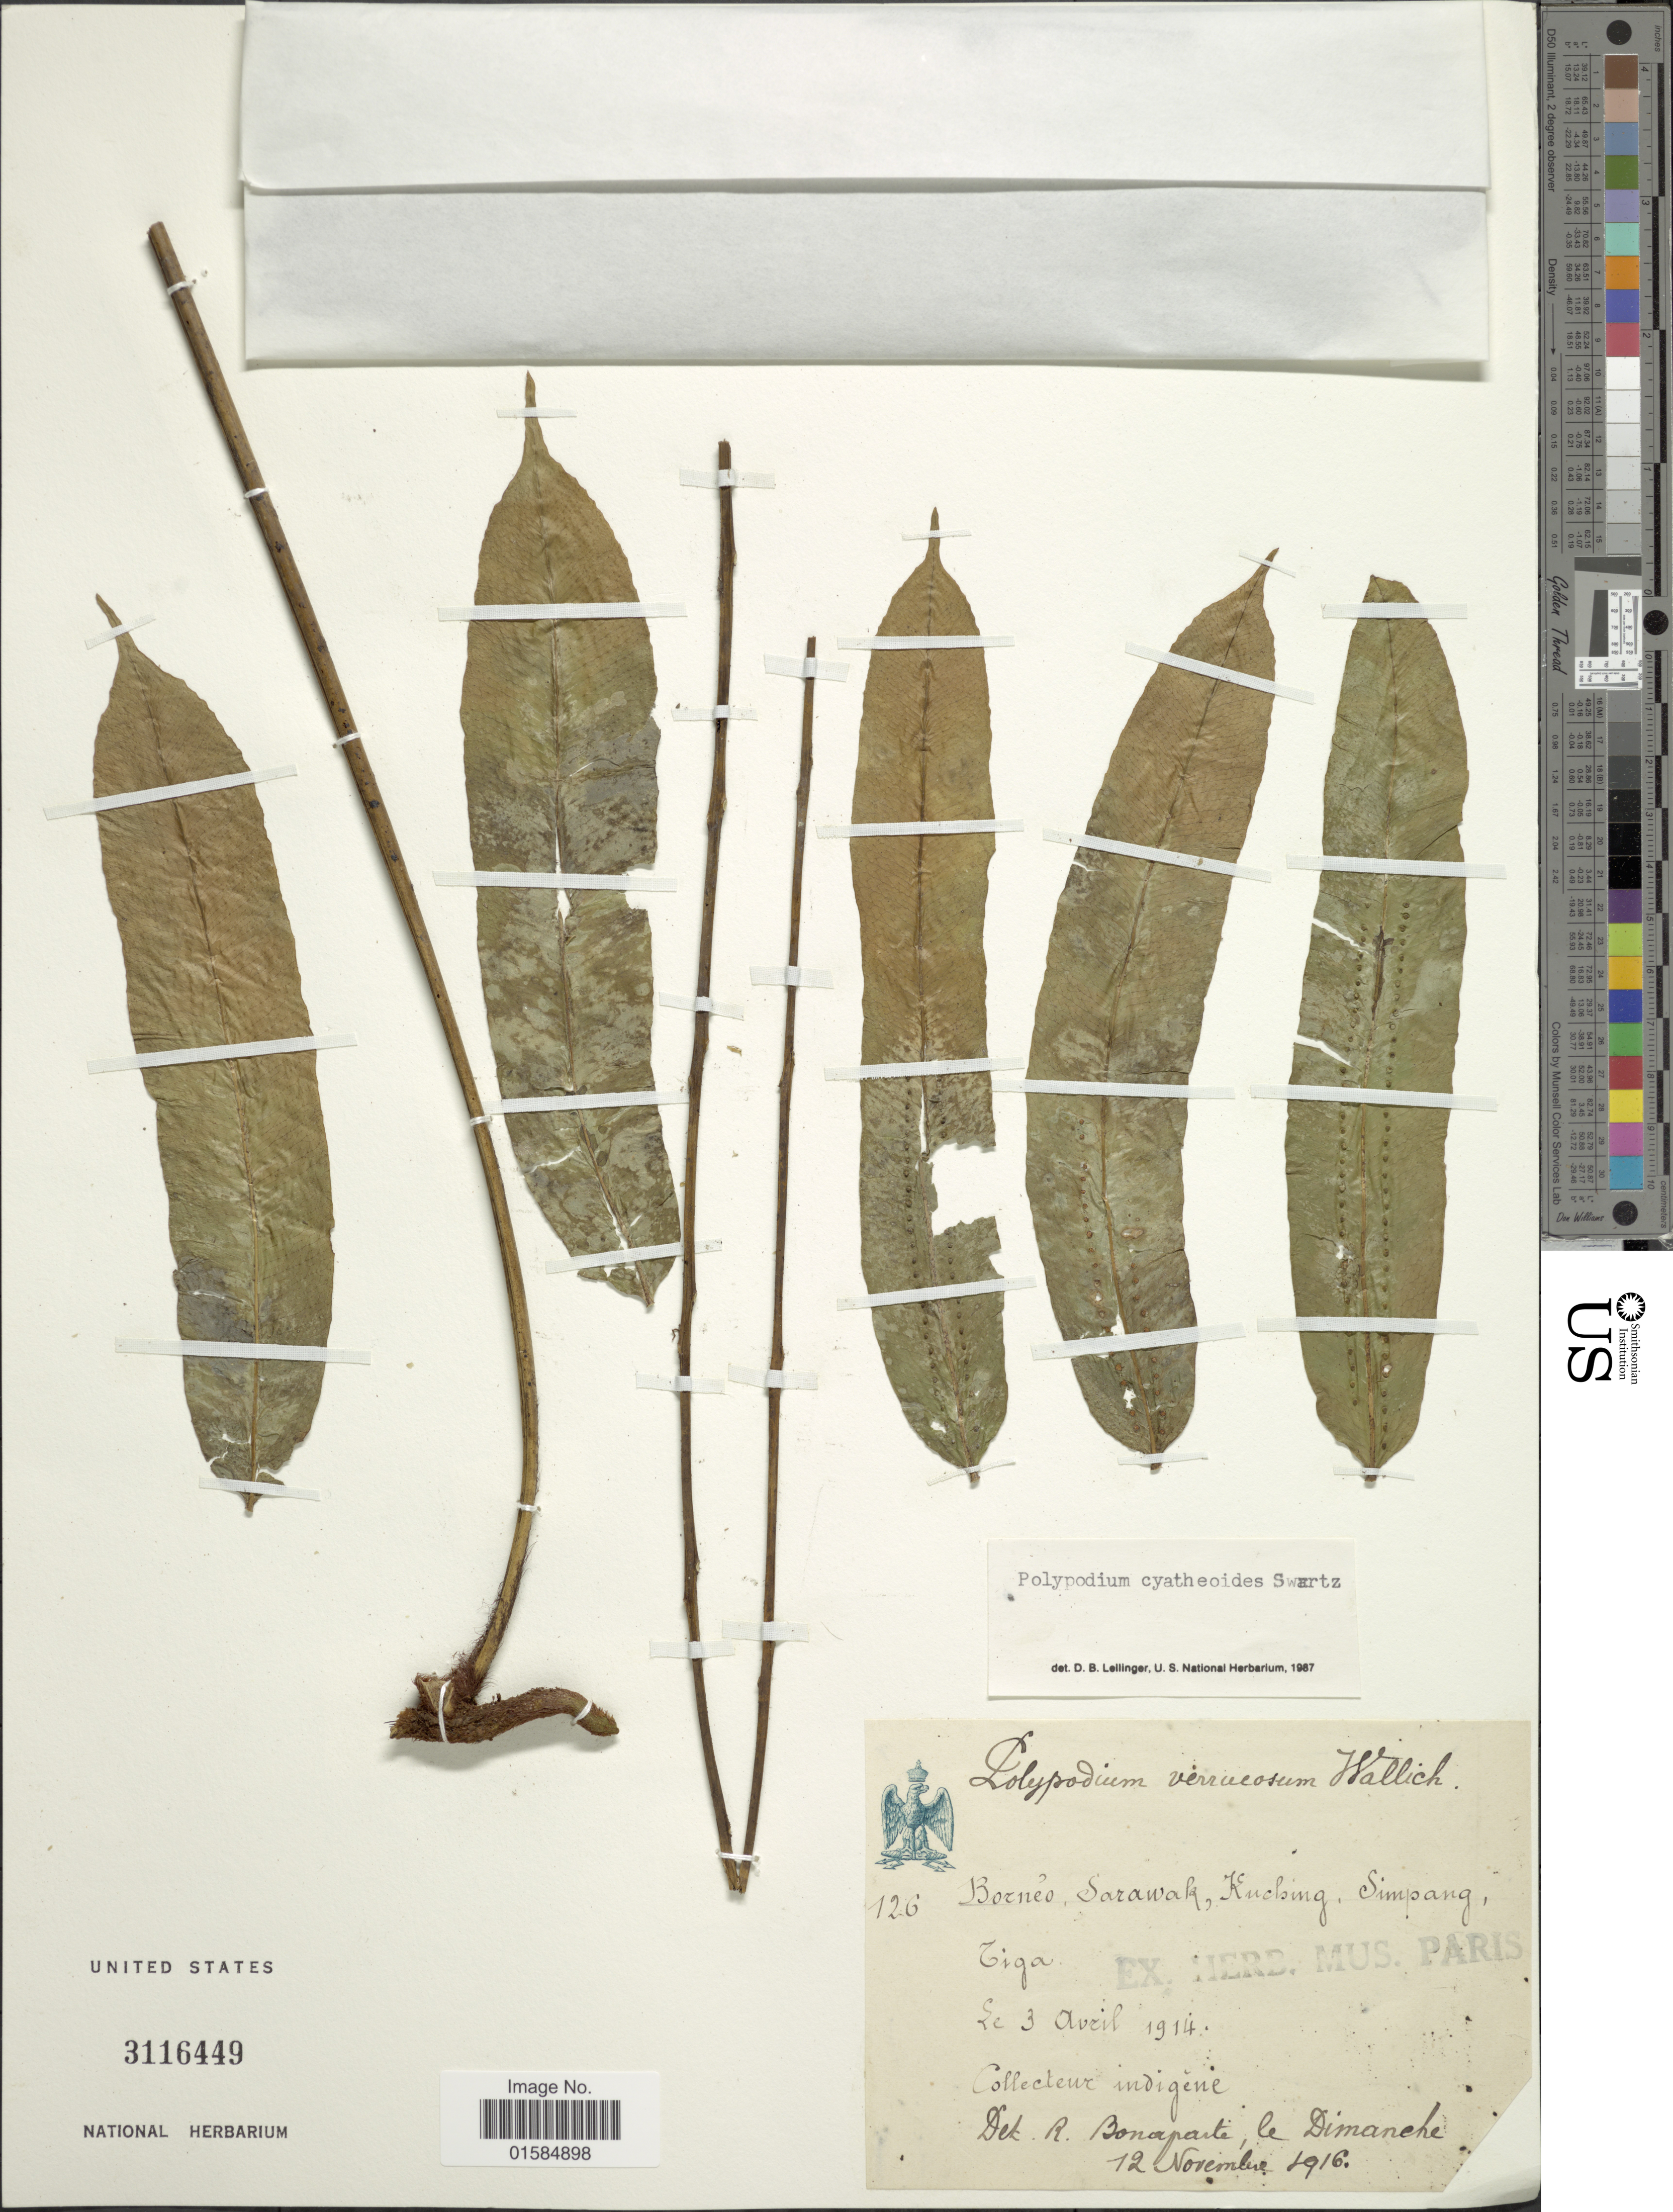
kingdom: Plantae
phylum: Tracheophyta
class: Polypodiopsida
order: Polypodiales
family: Polypodiaceae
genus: Goniophlebium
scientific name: Goniophlebium percussum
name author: (Cauv.) W.H. Wagner & Grether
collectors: ex herb. Mus. Paris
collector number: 126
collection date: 1914-04-03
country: Malaysia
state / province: Sarawak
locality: Borneo, Sarawak, Kuching, Simpang, Ciga [interpreted]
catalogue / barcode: US 3116449